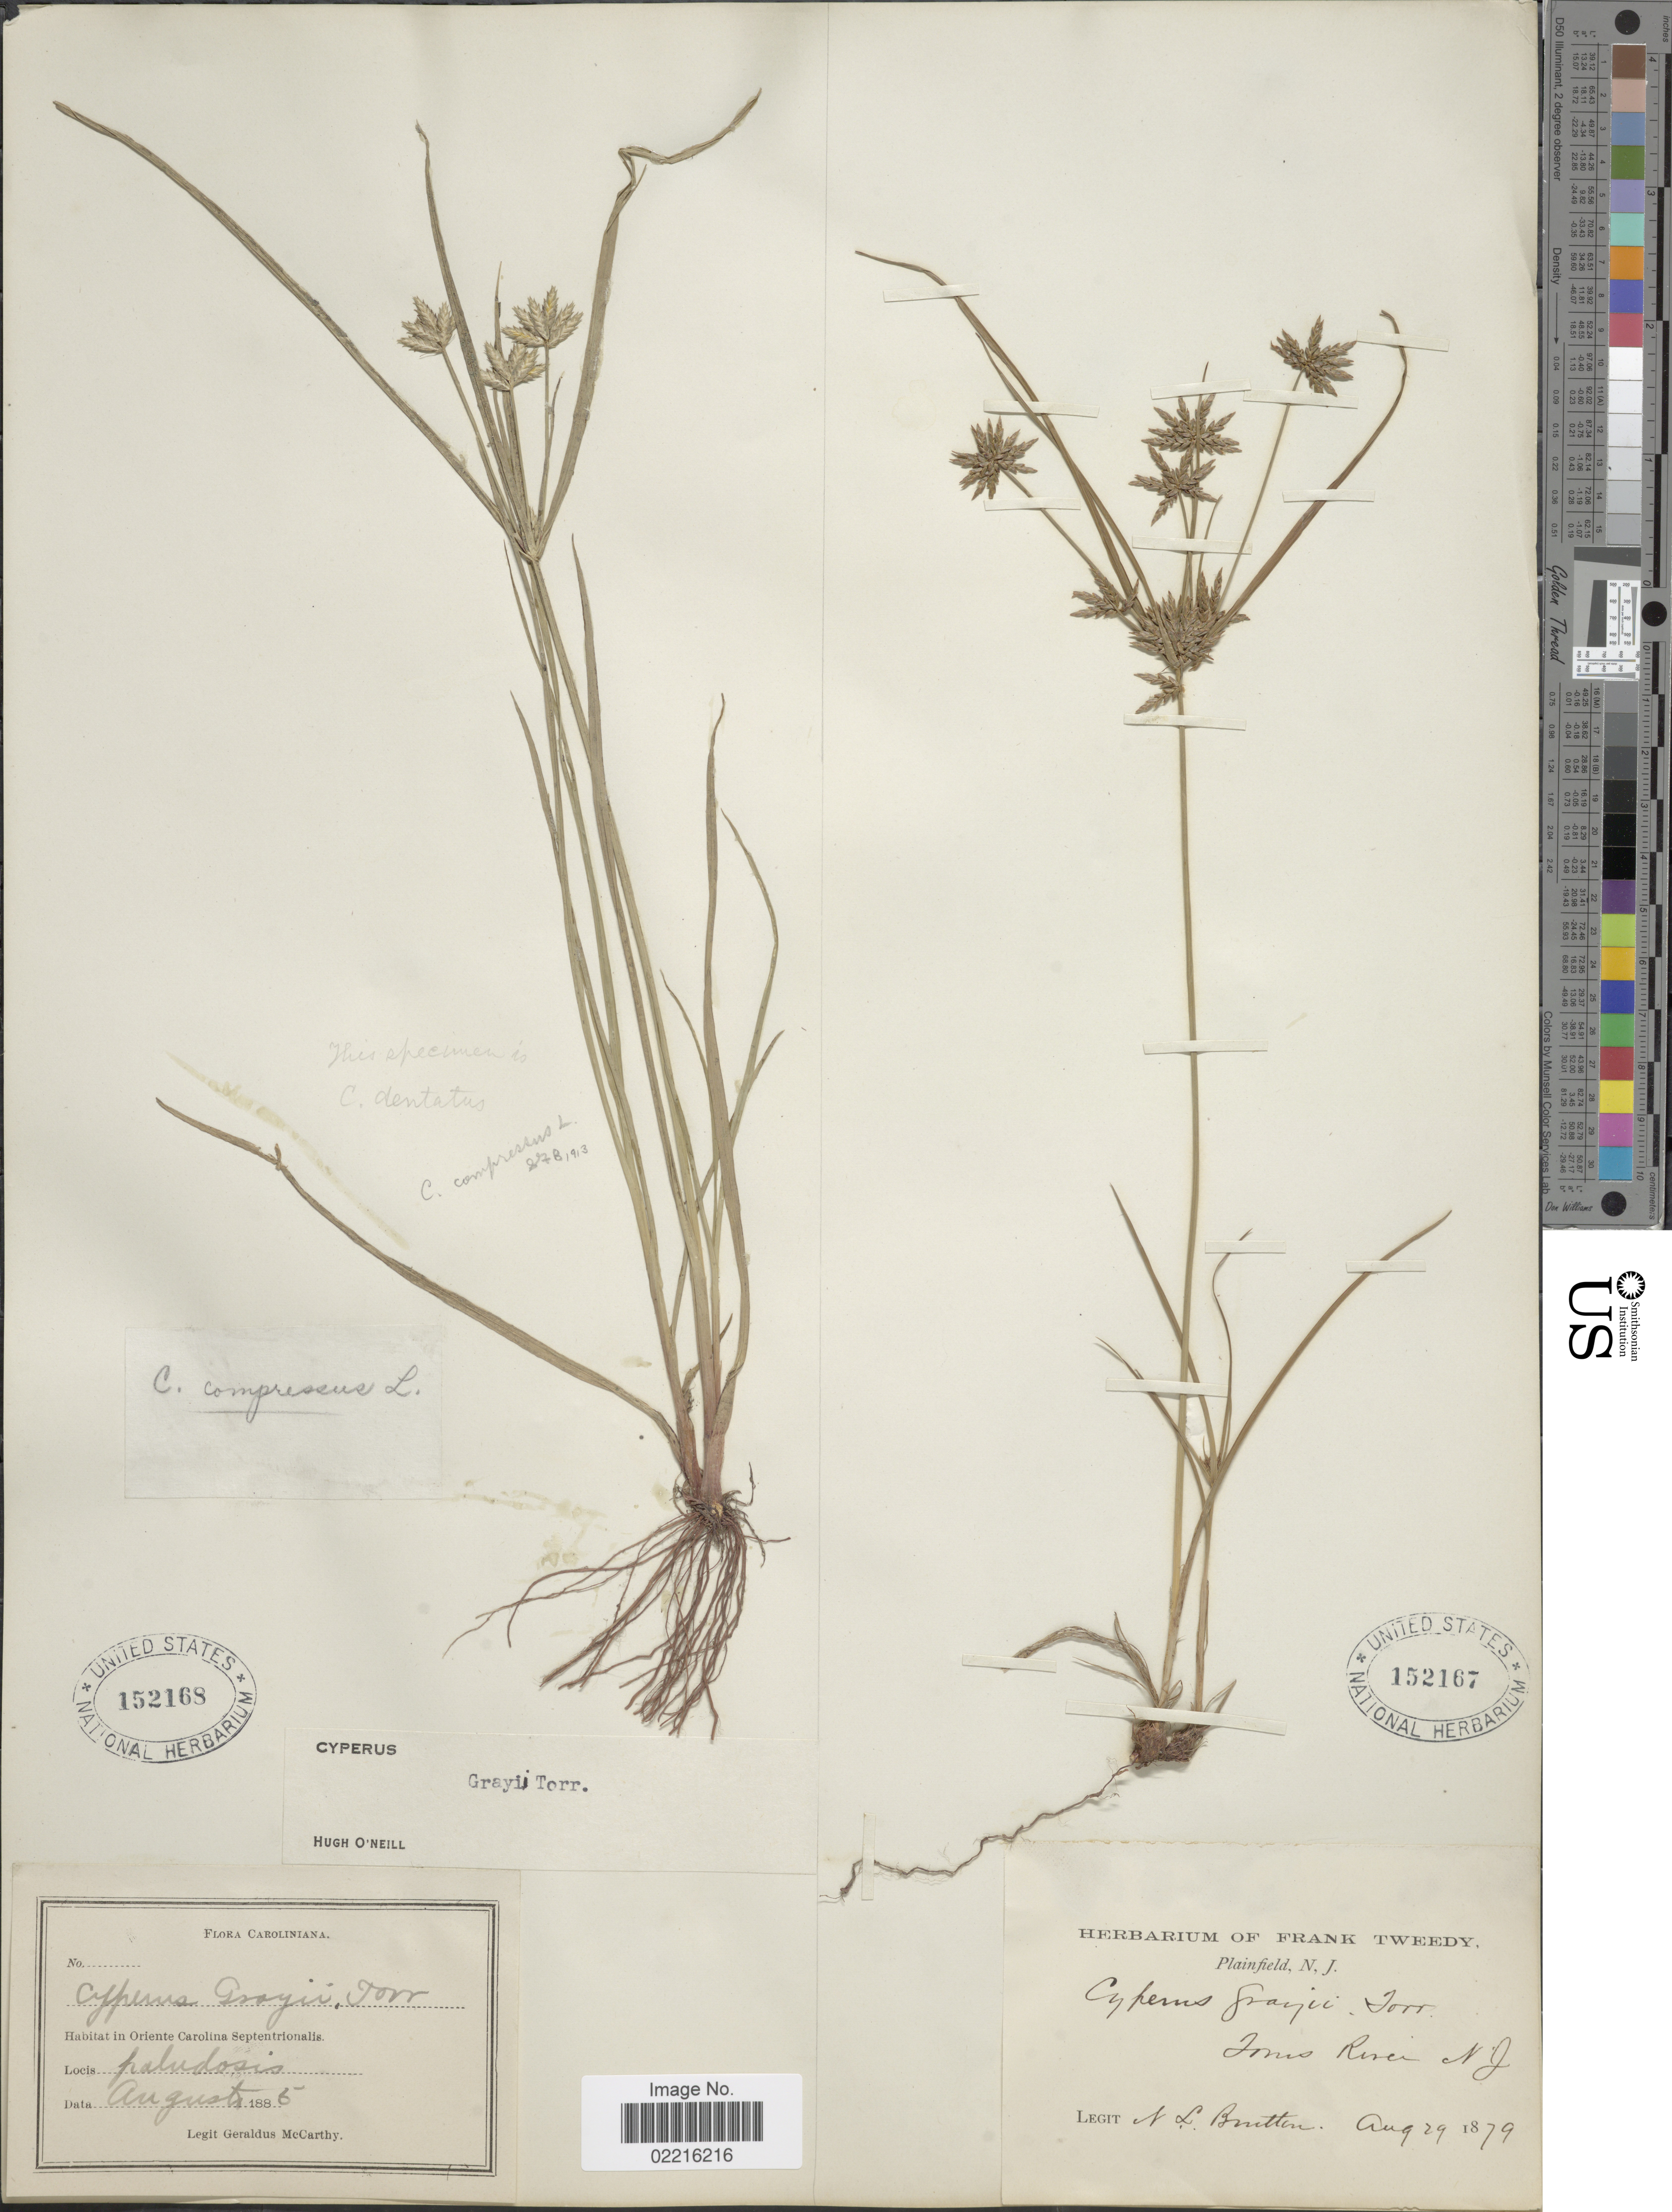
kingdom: Plantae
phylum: Tracheophyta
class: Liliopsida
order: Poales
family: Cyperaceae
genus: Cyperus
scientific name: Cyperus grayi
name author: Torr.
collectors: N. Britton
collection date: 1879-08-29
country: United States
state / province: New Jersey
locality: Toms River, N.J.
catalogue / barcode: US 152167-2